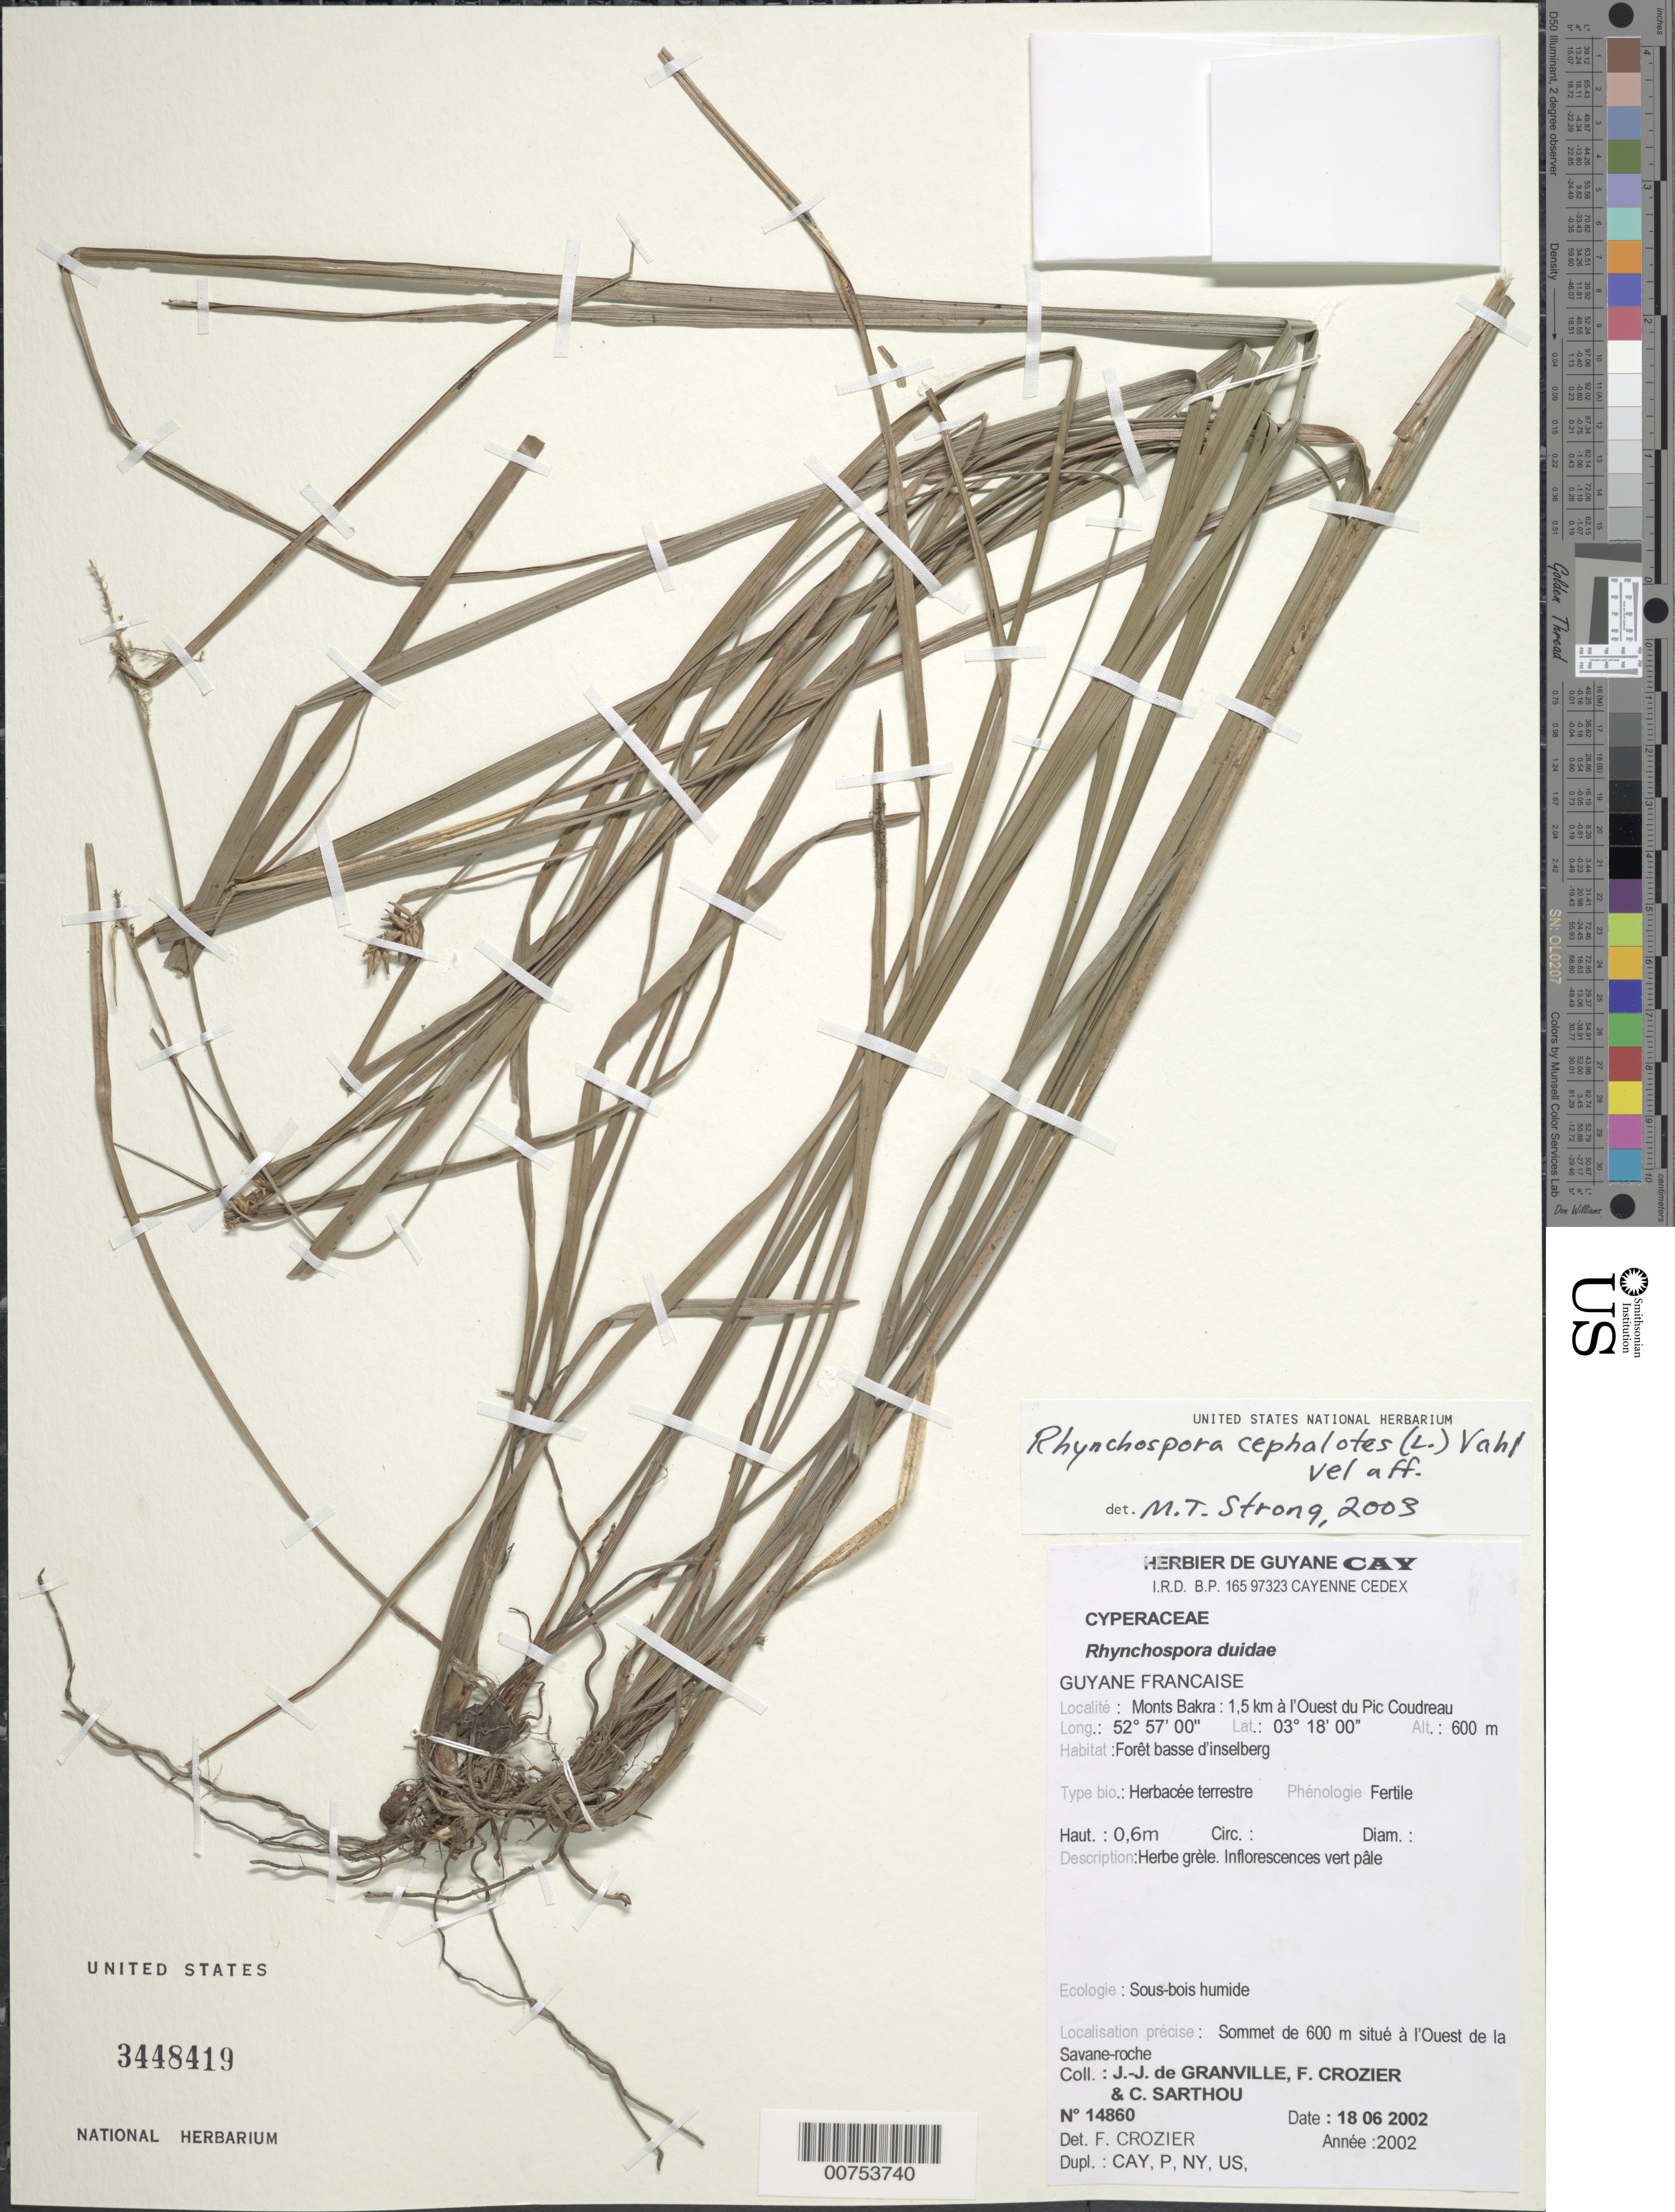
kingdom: Plantae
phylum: Tracheophyta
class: Liliopsida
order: Poales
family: Cyperaceae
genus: Rhynchospora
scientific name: Rhynchospora cephalotes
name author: (L.) Vahl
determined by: Strong, M. T., (US), Smithsonian Institution - National Museum of Natural History (UNITED STATES)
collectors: J.-J. de Granville, F. Crozier & C. Sarthou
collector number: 14860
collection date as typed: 18-Jun-02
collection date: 2002-06-18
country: French Guiana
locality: Monts Bakra, 1.5 km a l'Ouest du Pic Coudreau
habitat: Low mountain forest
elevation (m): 600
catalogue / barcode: US 3448419